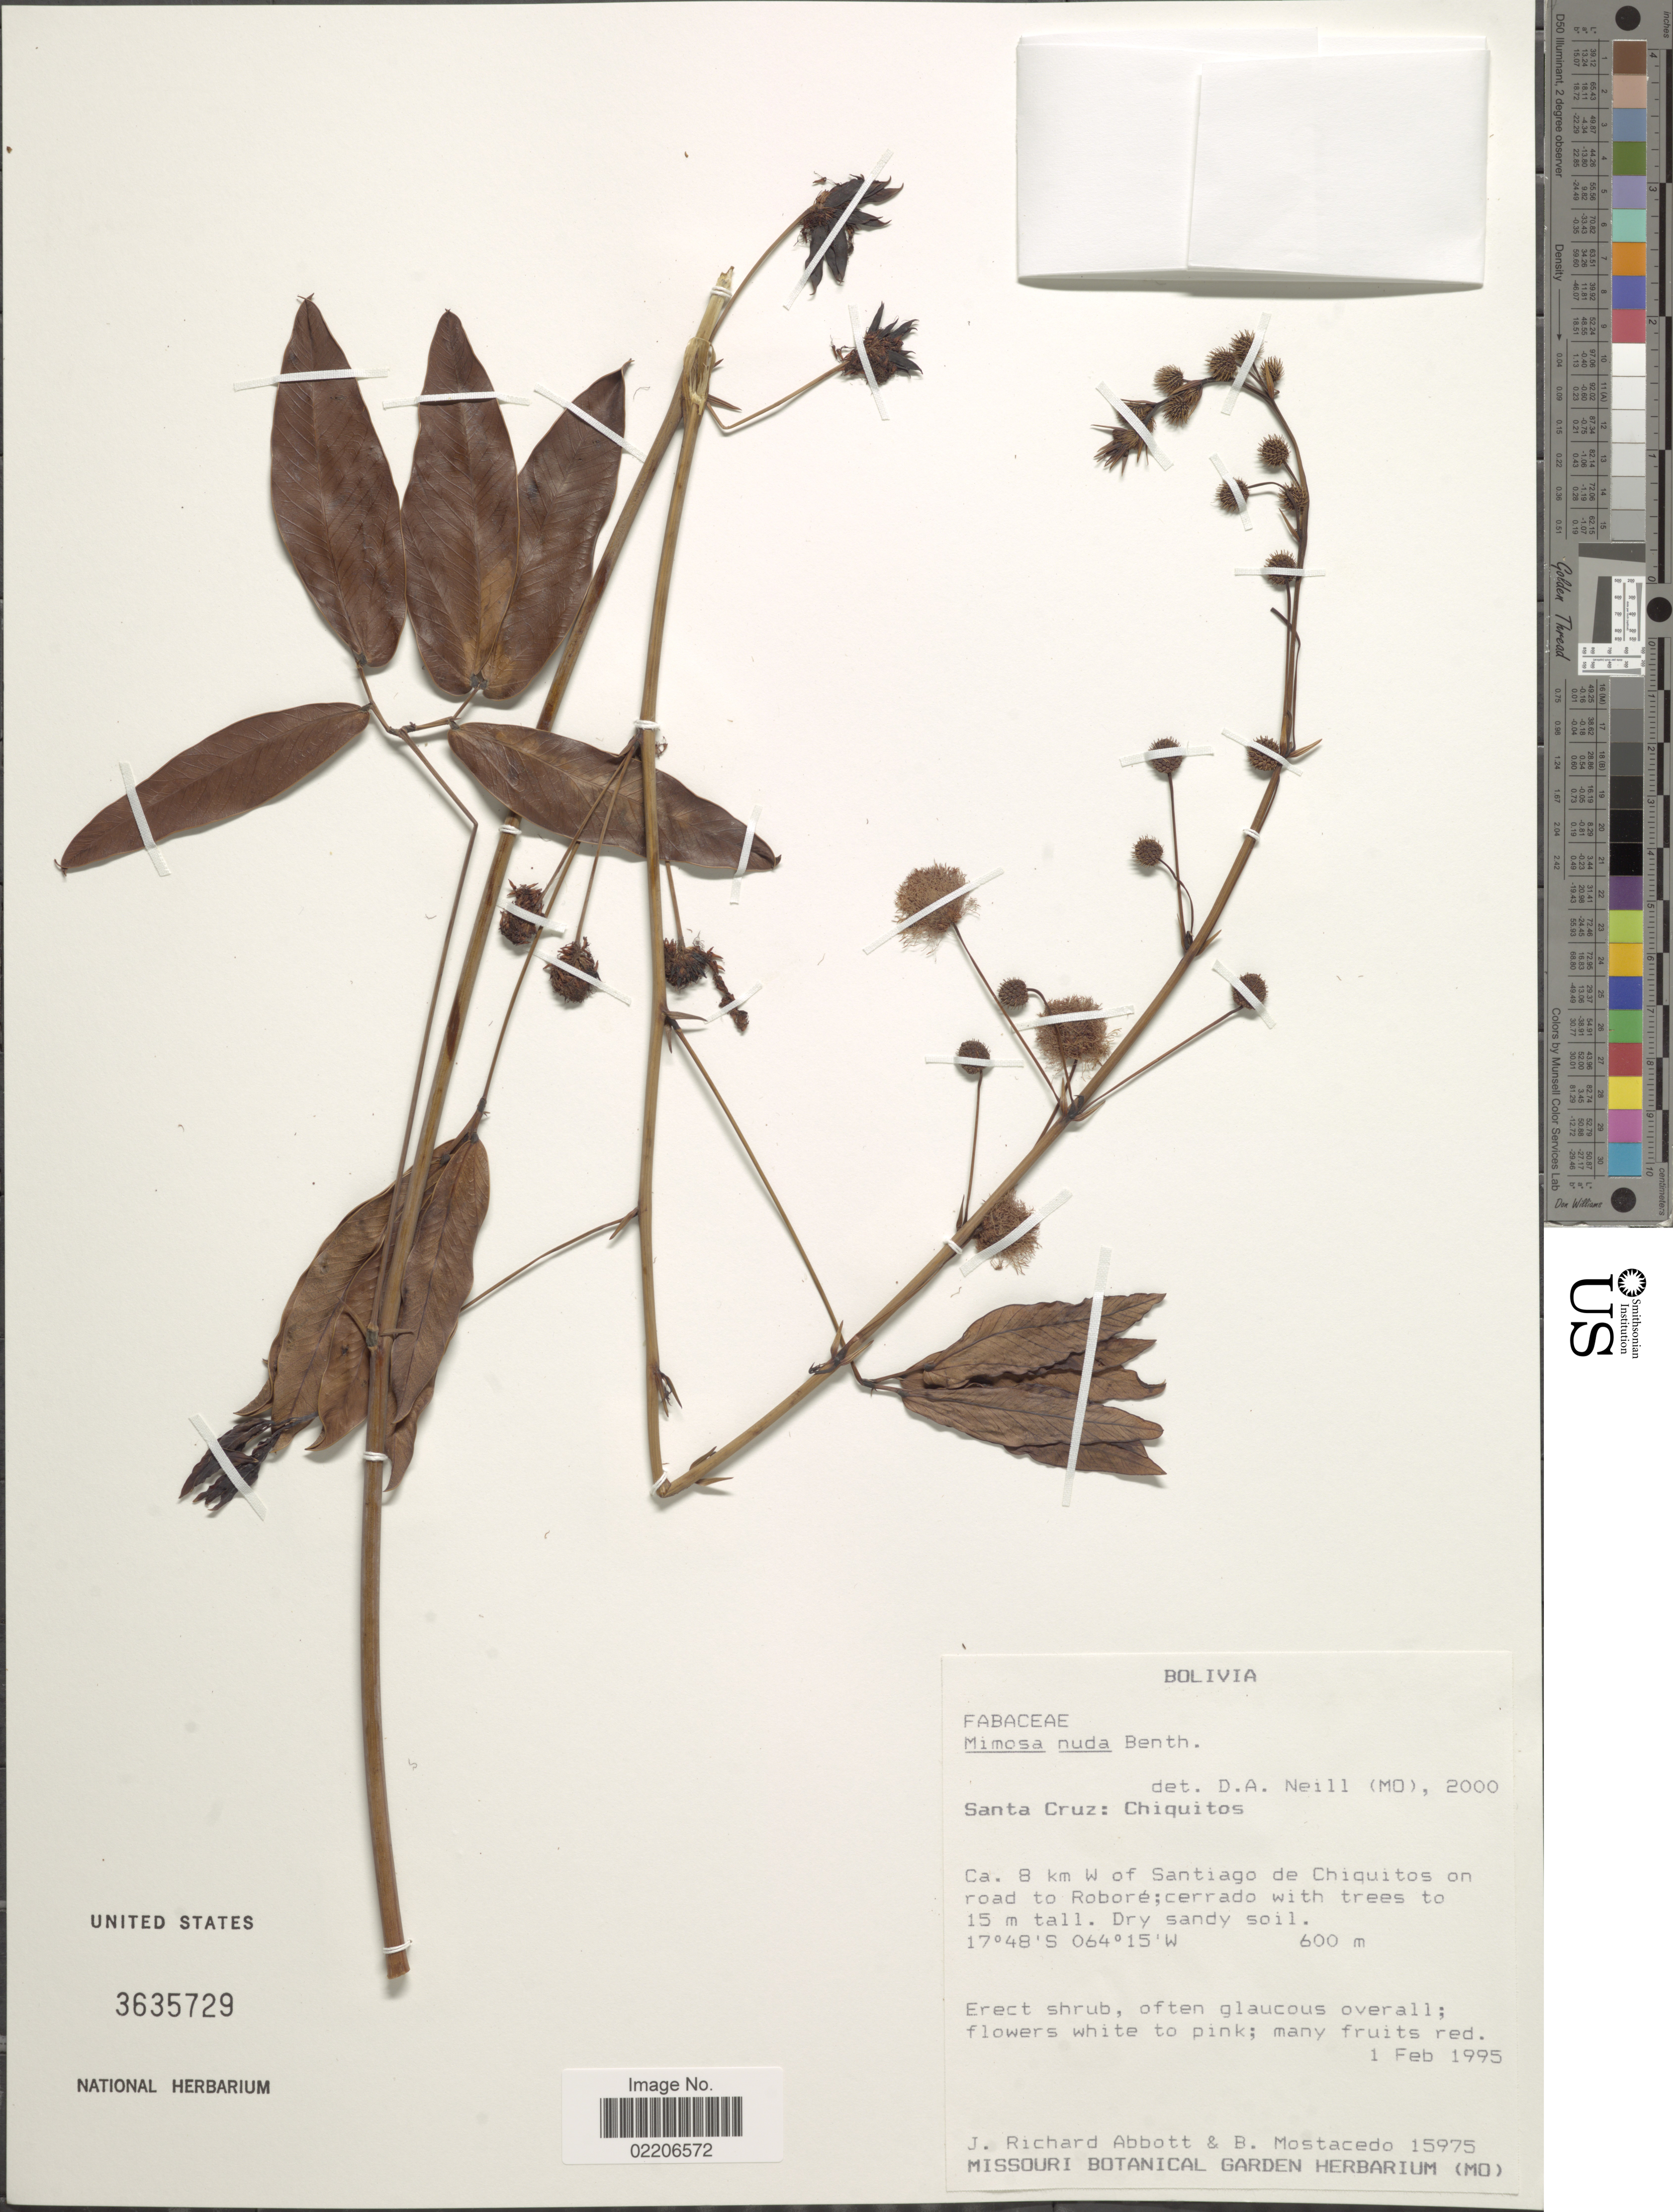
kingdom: Plantae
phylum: Tracheophyta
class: Magnoliopsida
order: Fabales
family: Fabaceae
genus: Mimosa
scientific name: Mimosa nuda var. nuda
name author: Benth.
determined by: Atahuachi, M.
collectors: J. R. Abbott & B. Mostacedo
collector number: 15975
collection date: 1995-02-01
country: Bolivia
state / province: Santa Cruz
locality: Santa Cruz: Chiquitos. Ca. 8 km W of Santiago de Chiquitos on road to Roboré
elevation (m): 600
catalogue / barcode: US 3635729